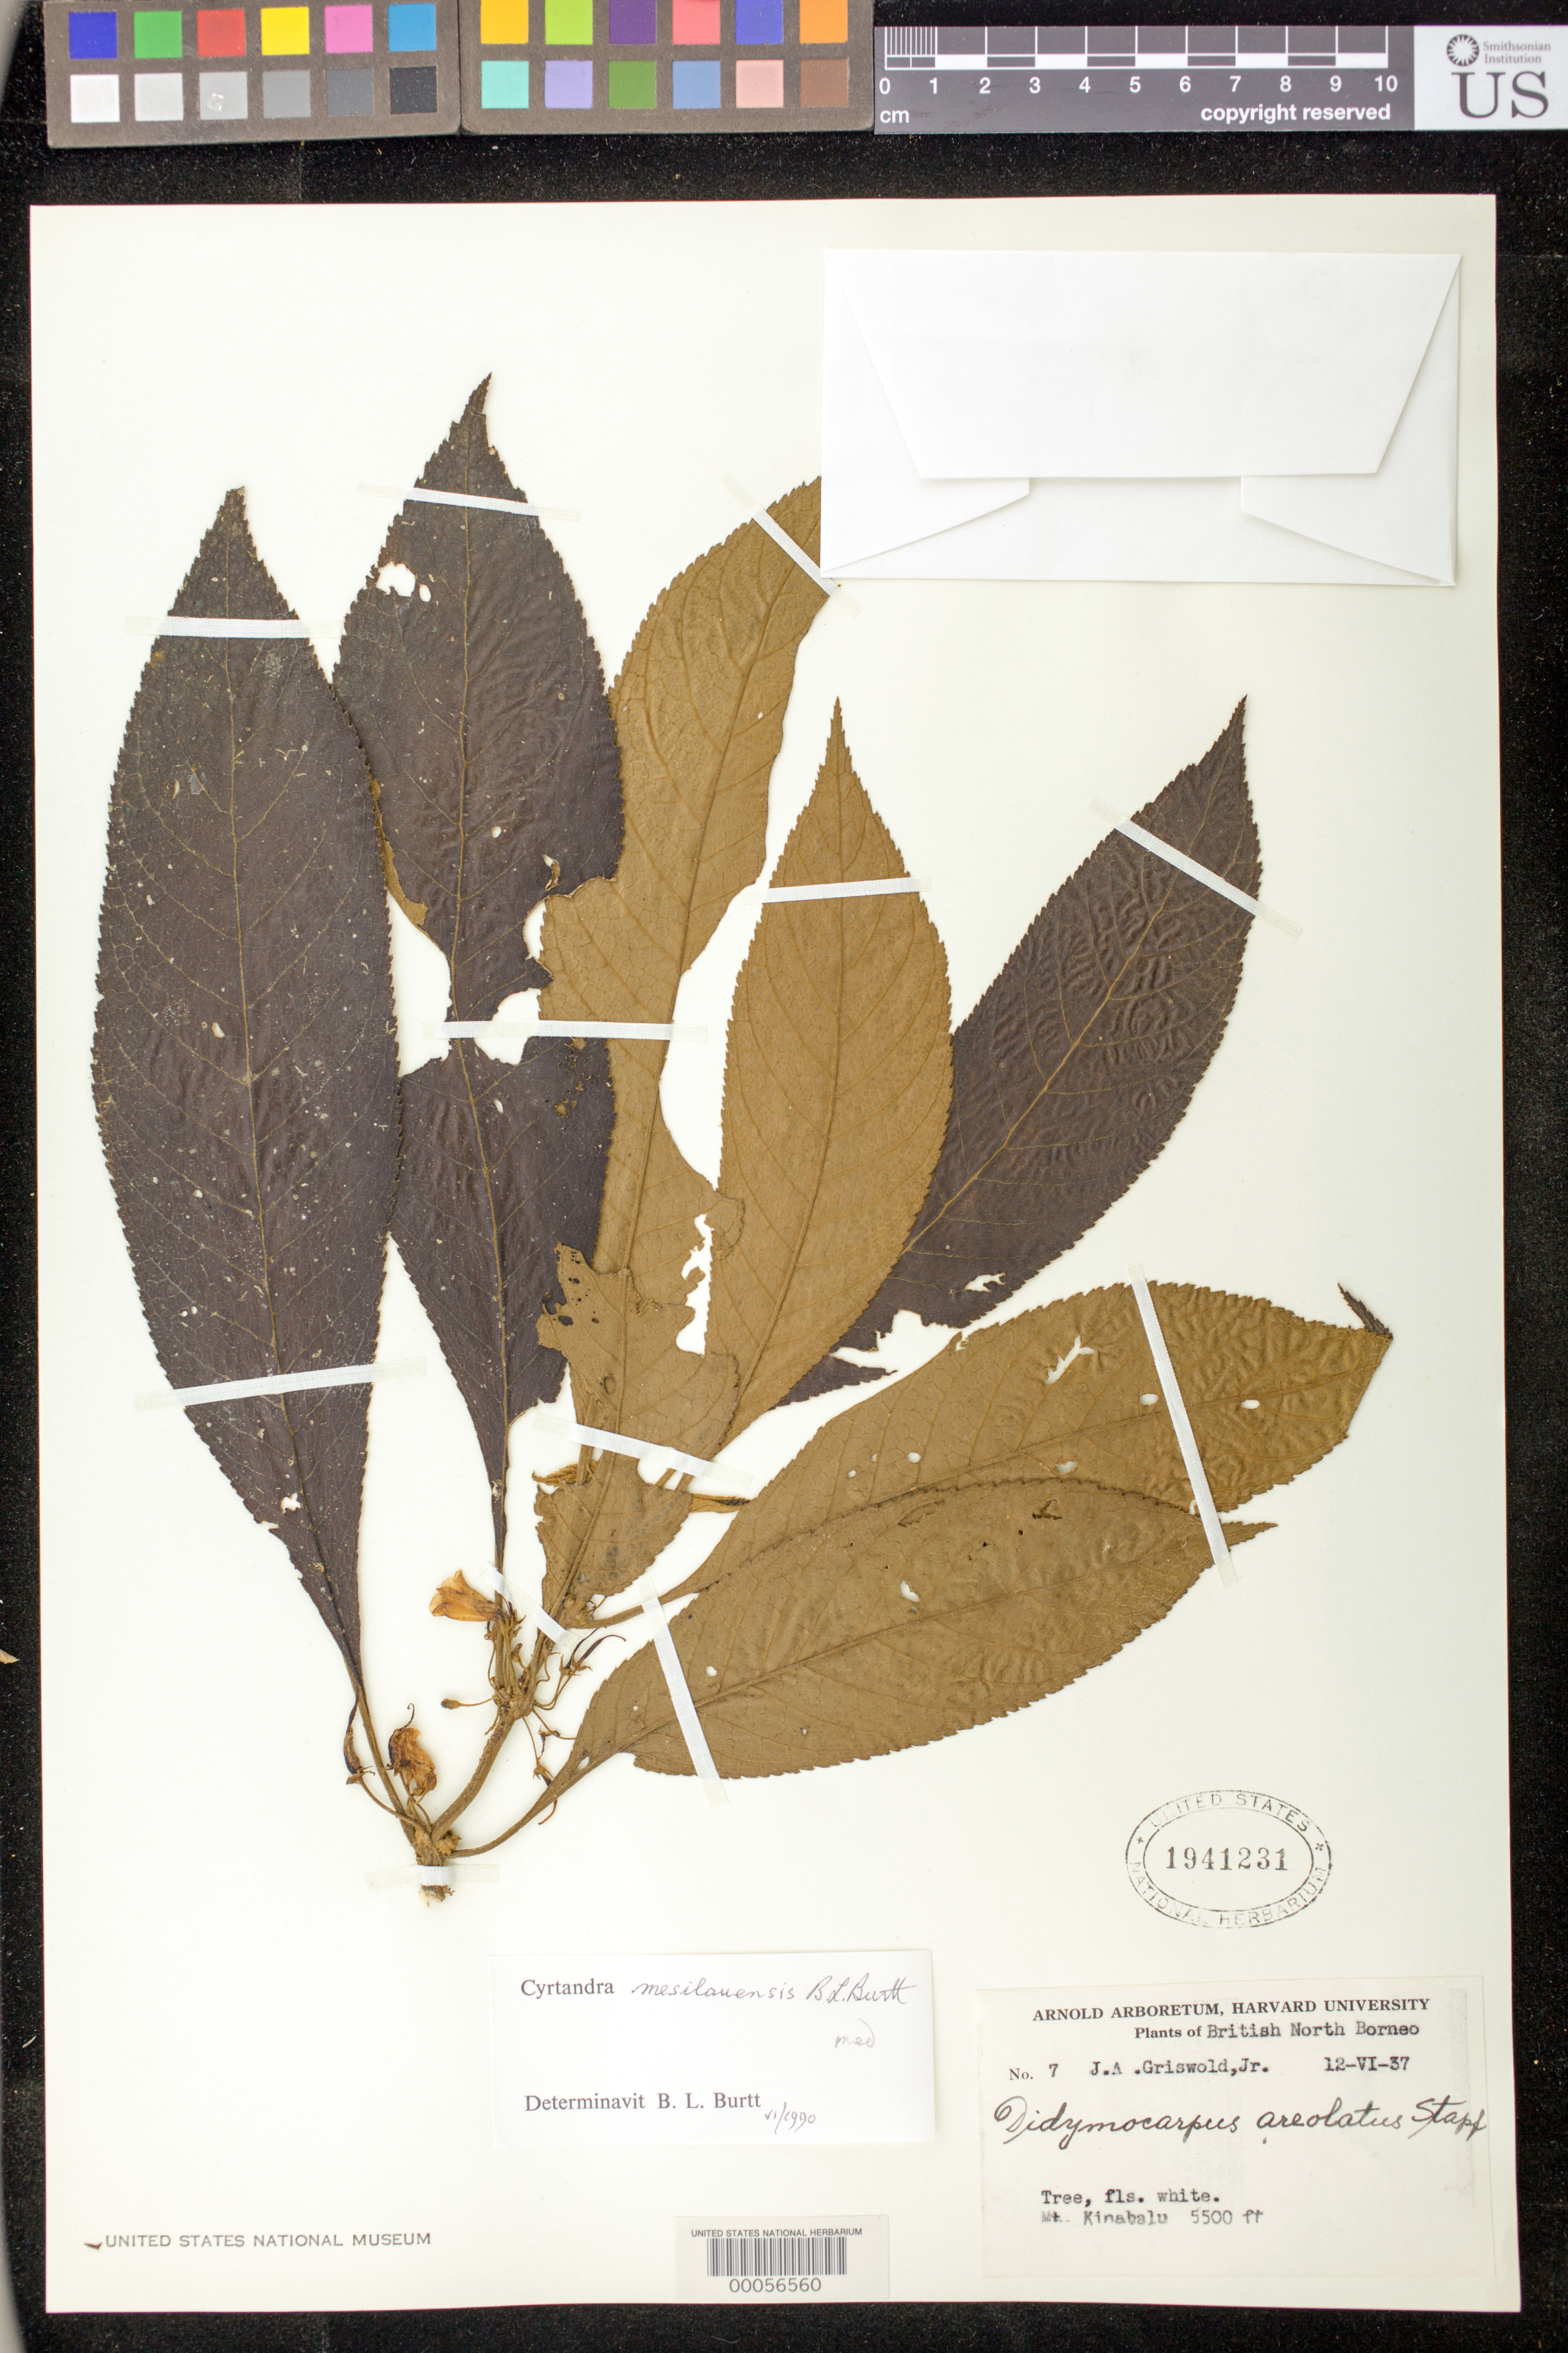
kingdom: Plantae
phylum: Tracheophyta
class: Magnoliopsida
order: Lamiales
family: Gesneriaceae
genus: Cyrtandra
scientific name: Cyrtandra mesilauensis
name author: B.L. Burtt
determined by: Burtt, B. L.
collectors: J. Griswold Jr.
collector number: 7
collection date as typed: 12 Jun 1937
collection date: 1937-06-12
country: Malaysia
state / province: Sabah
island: Borneo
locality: Mt kinabalu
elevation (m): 1676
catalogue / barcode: US 1941231